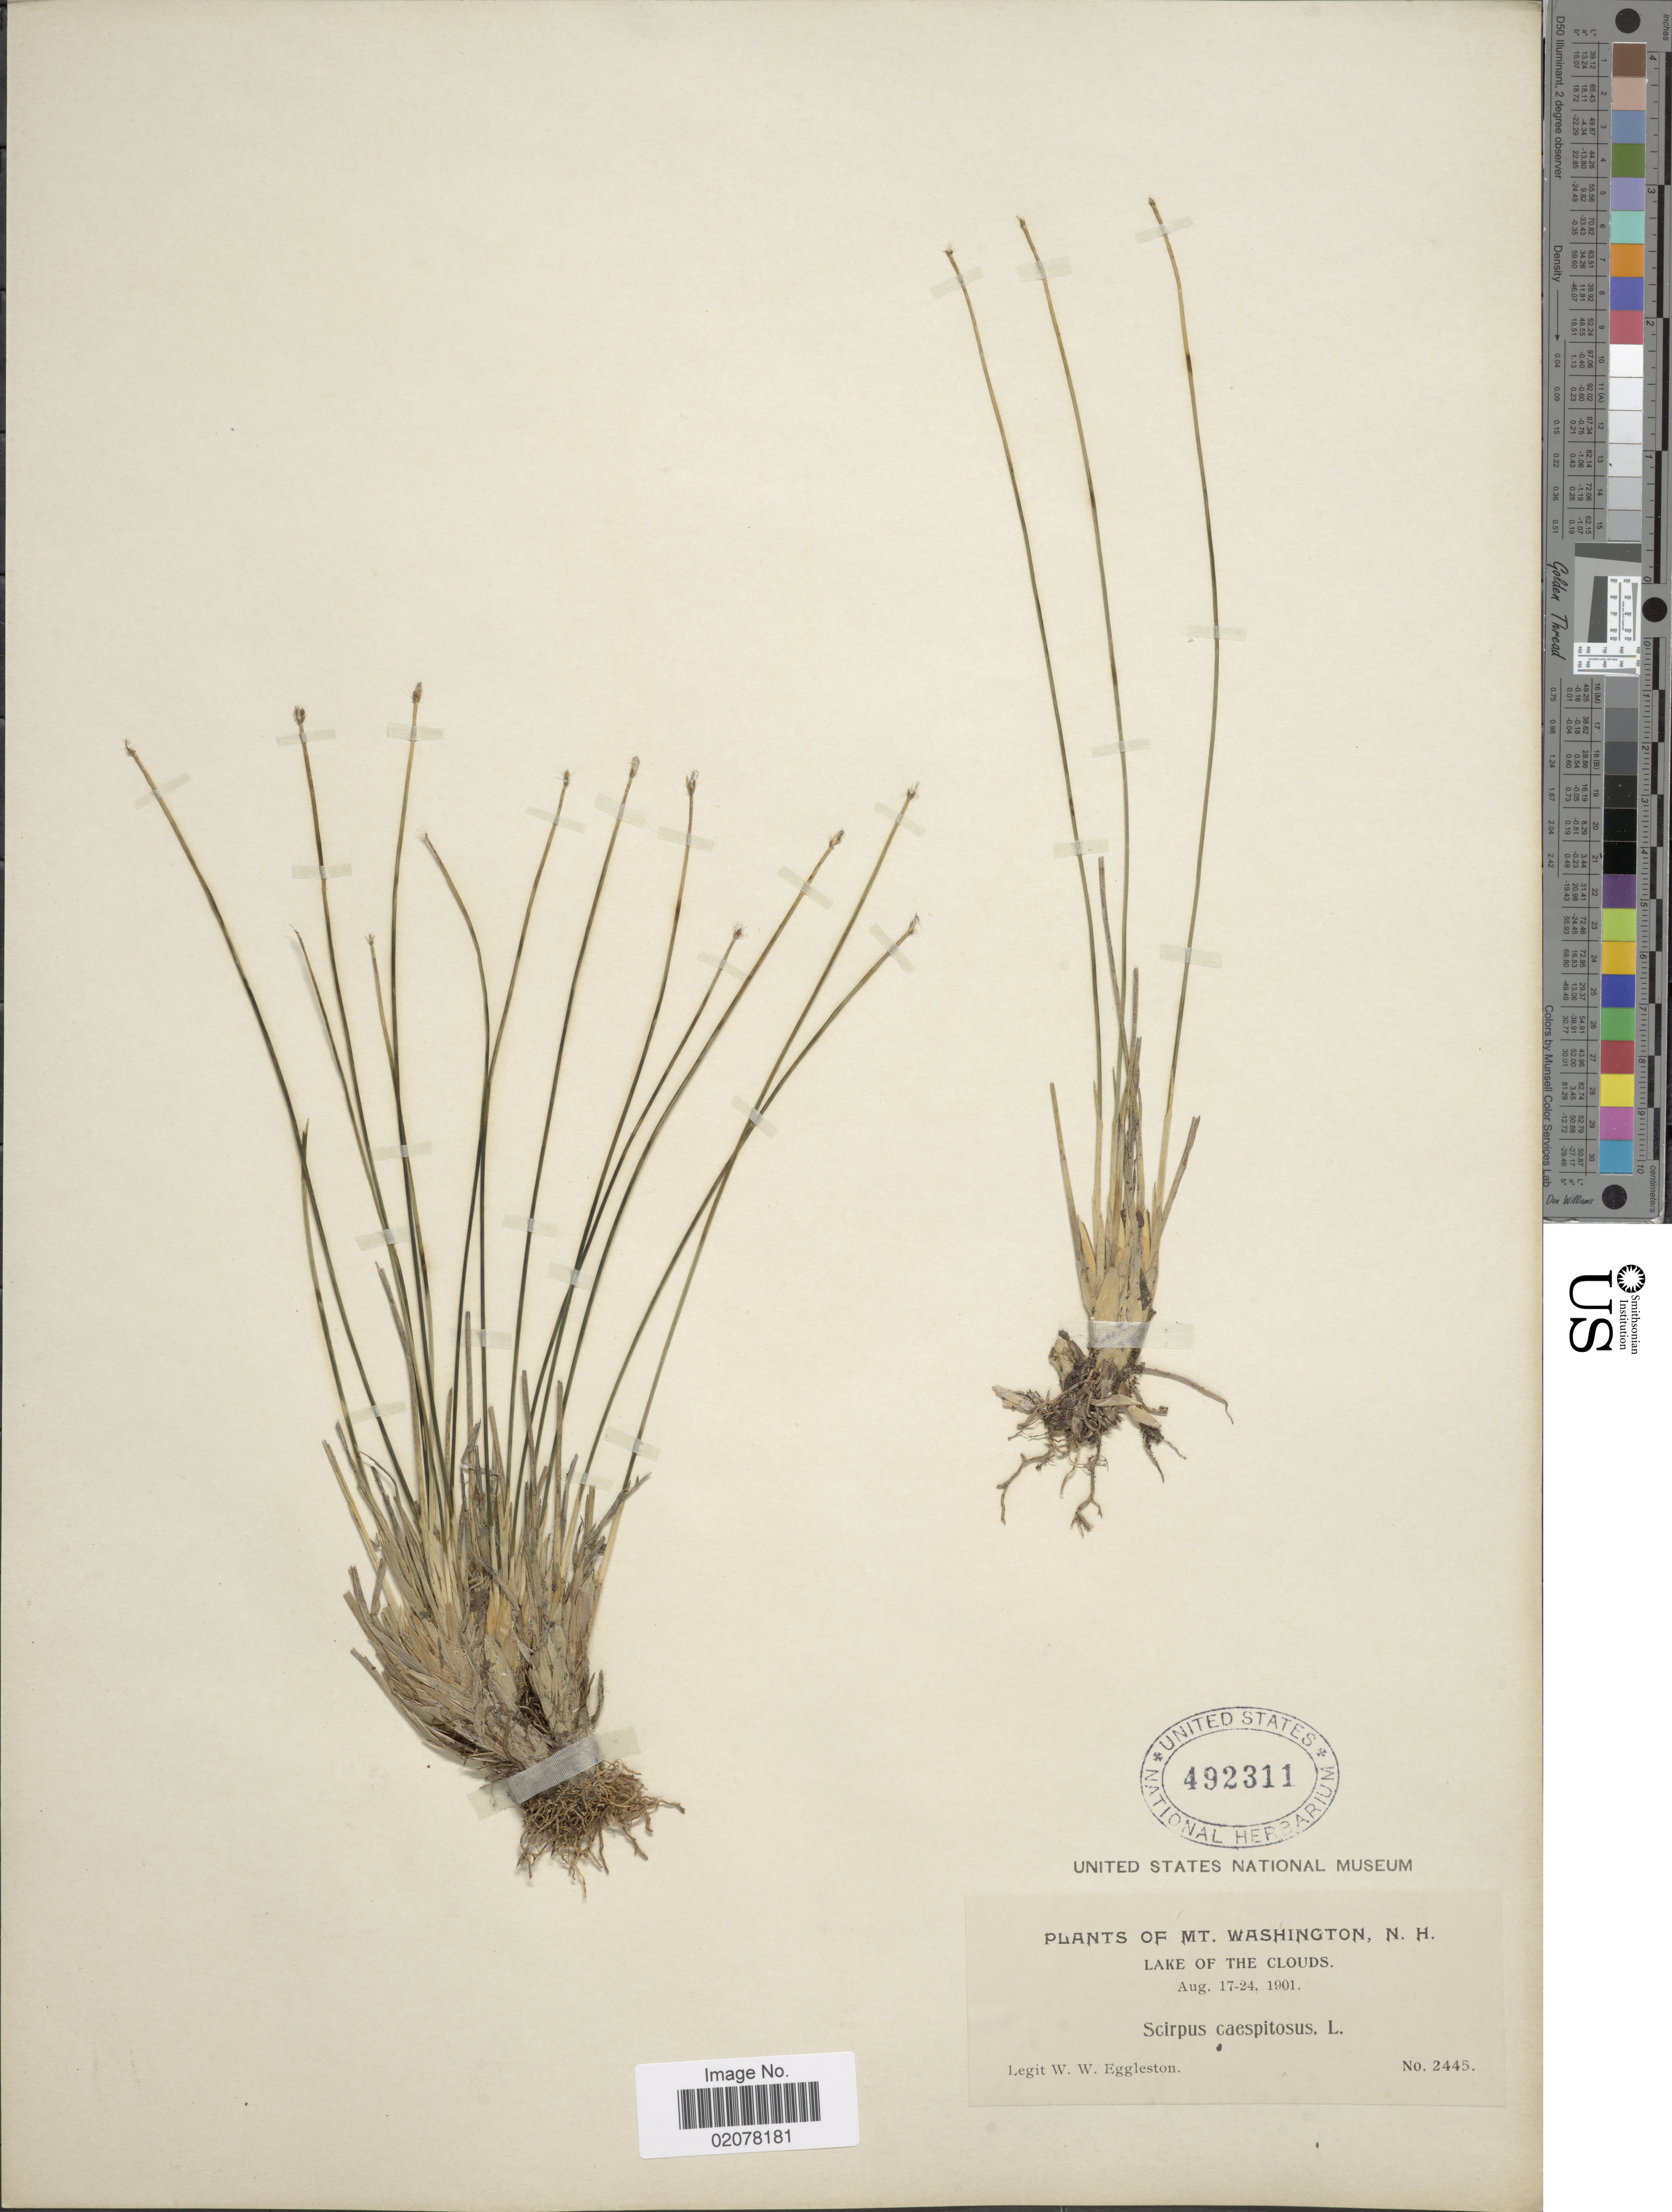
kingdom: Plantae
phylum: Tracheophyta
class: Liliopsida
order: Poales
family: Cyperaceae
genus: Trichophorum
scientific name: Trichophorum cespitosum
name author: (L.) Hartm.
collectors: W. W. Eggleston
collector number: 2445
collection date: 1901-08-17/1901-08-24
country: United States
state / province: New Hampshire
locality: Mt. Washington, lake of the Clouds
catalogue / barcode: US 492311